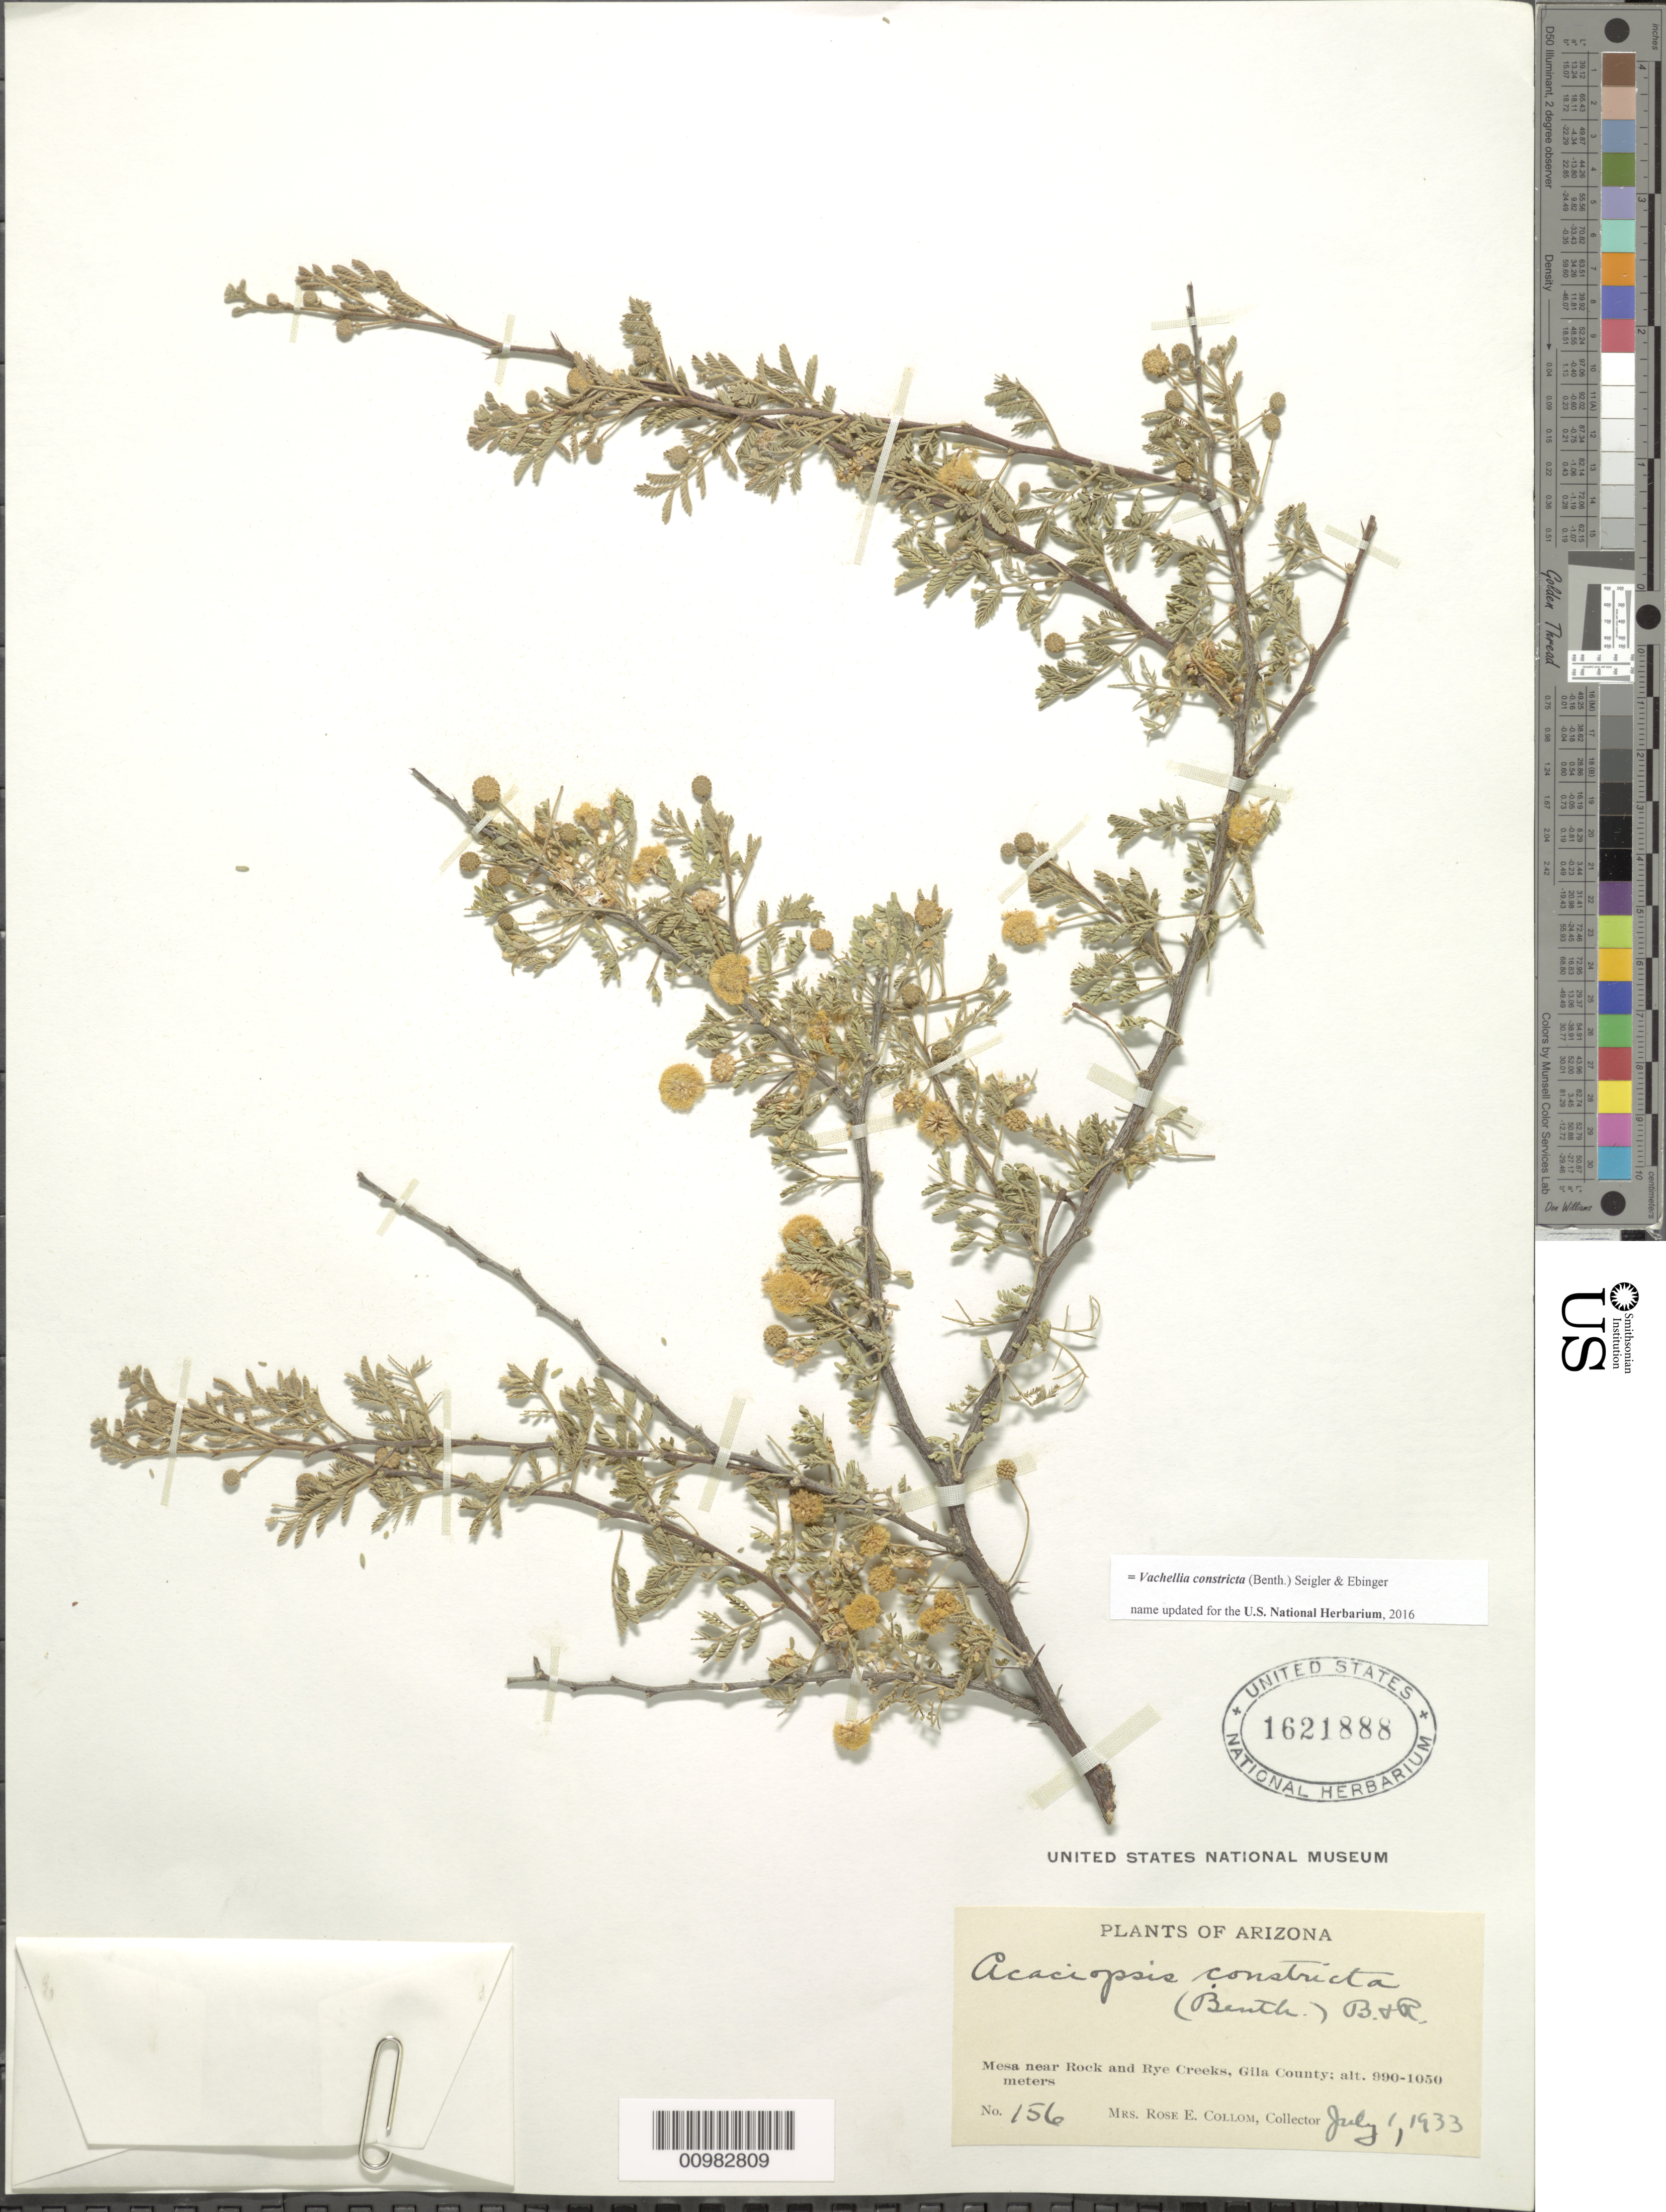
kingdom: Plantae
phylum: Tracheophyta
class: Magnoliopsida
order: Fabales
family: Fabaceae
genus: Vachellia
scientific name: Vachellia constricta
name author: (Benth.) Seigler & Ebinger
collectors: R. E. Collom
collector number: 156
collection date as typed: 01 Jul 1933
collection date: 1933-07-01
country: United States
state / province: Arizona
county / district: Gila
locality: Mesa near Rock and Rye Creeks.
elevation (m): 990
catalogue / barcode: US 1621888